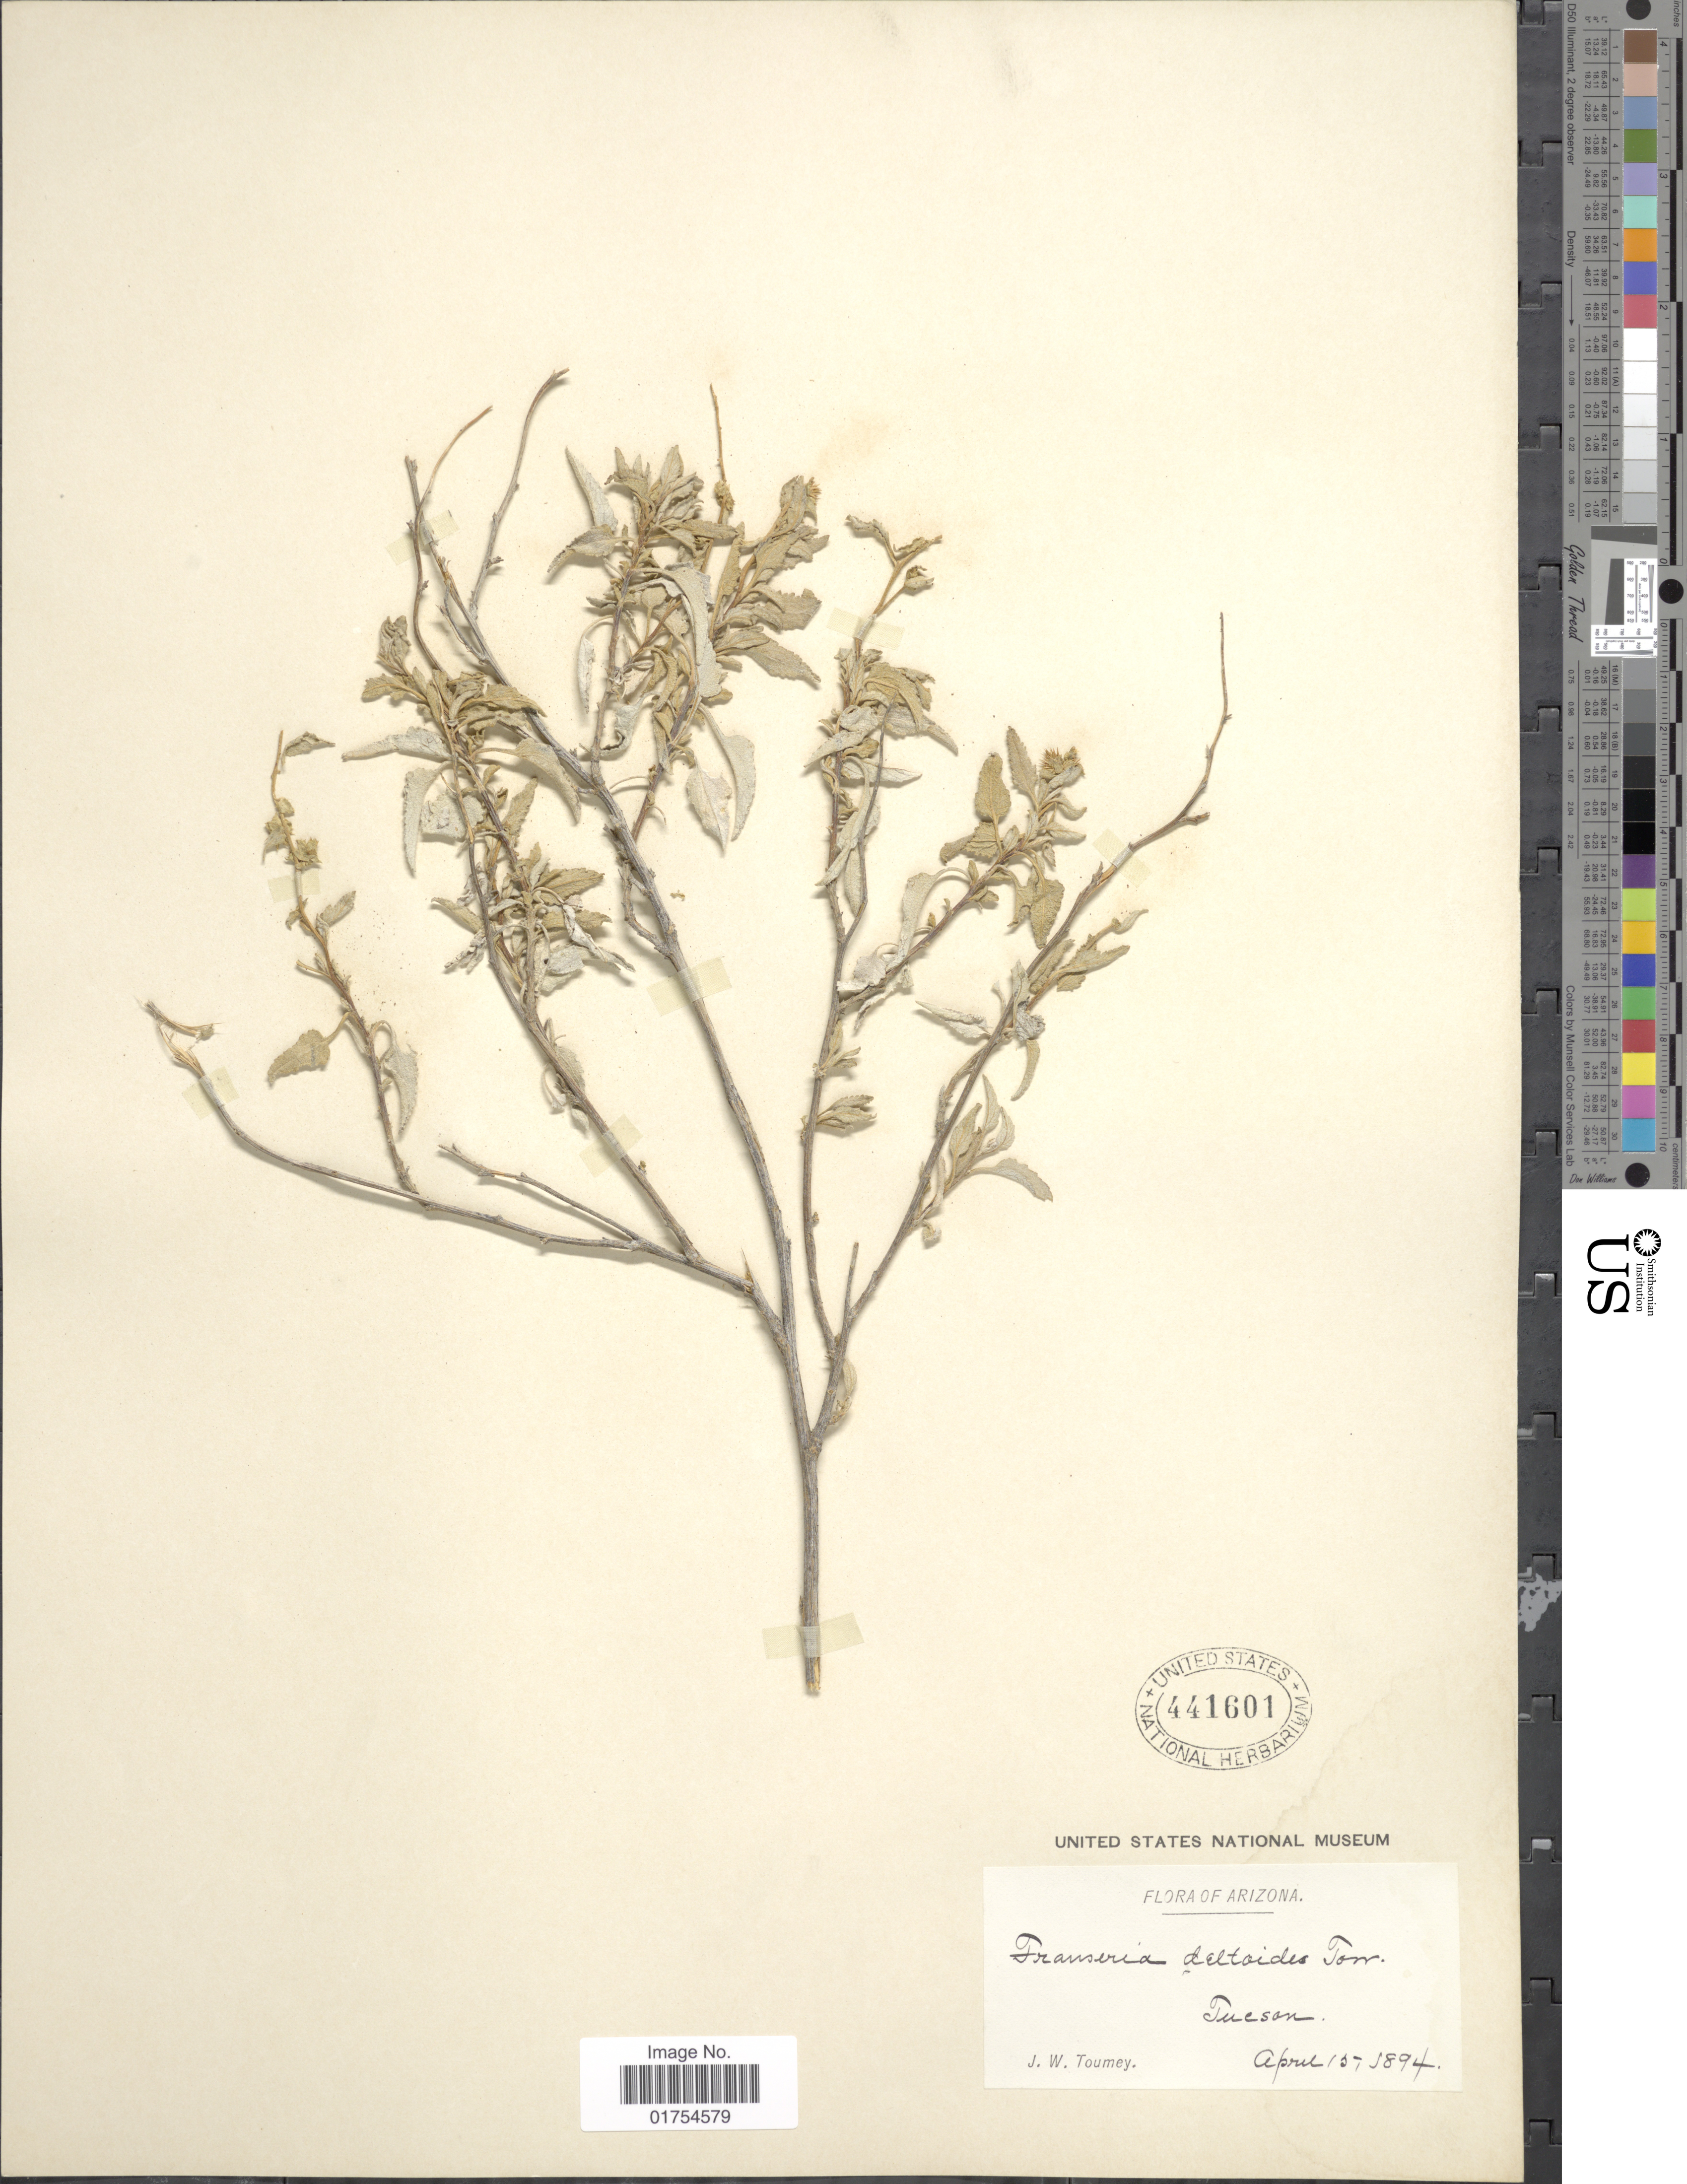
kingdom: Plantae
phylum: Tracheophyta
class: Magnoliopsida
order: Asterales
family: Asteraceae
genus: Franseria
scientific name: Franseria deltoidea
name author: Torr.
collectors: J. W. Toumey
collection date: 1894-04-15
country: United States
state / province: Arizona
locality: Tucson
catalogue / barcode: US 441601